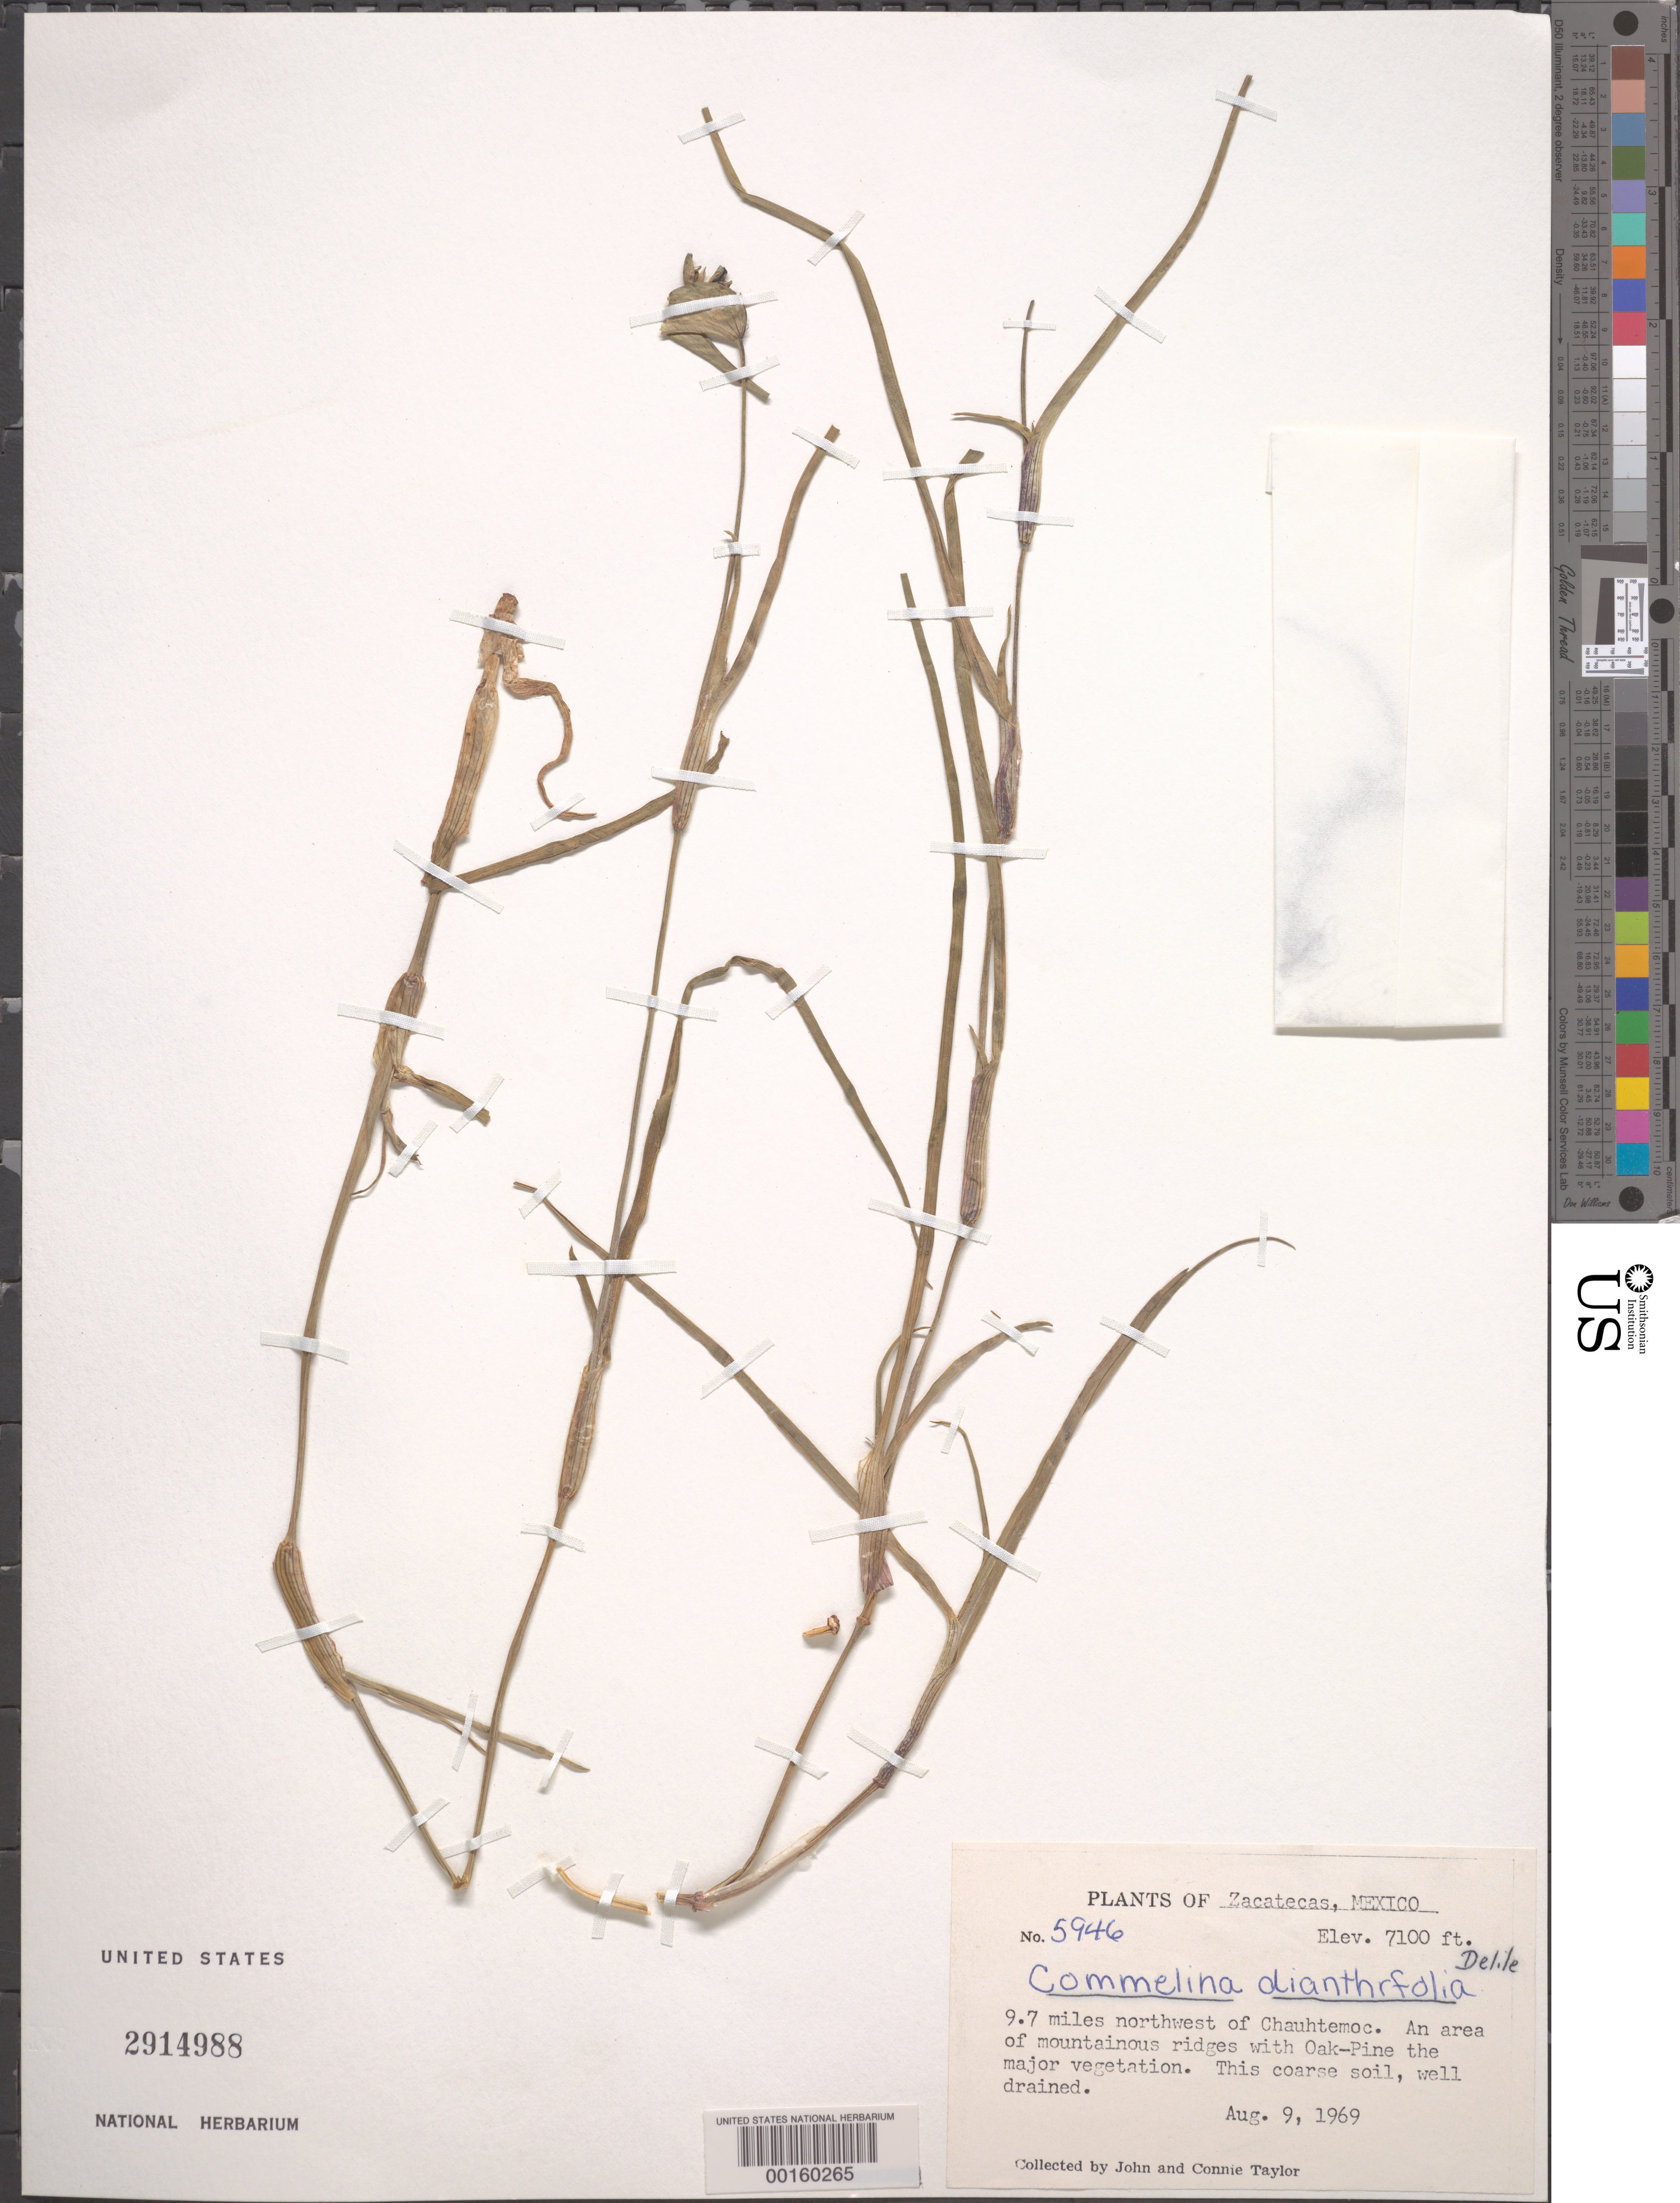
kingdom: Plantae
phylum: Tracheophyta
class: Liliopsida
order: Commelinales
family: Commelinaceae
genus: Commelina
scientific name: Commelina dianthifolia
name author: Redouté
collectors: J. Taylor & C. Taylor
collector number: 5946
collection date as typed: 09 Aug 1969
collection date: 1969-08-09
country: Mexico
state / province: Zacatecas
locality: Nw of chauhtemoc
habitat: Coarse soil, well drained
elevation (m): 2166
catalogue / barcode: US 2914988